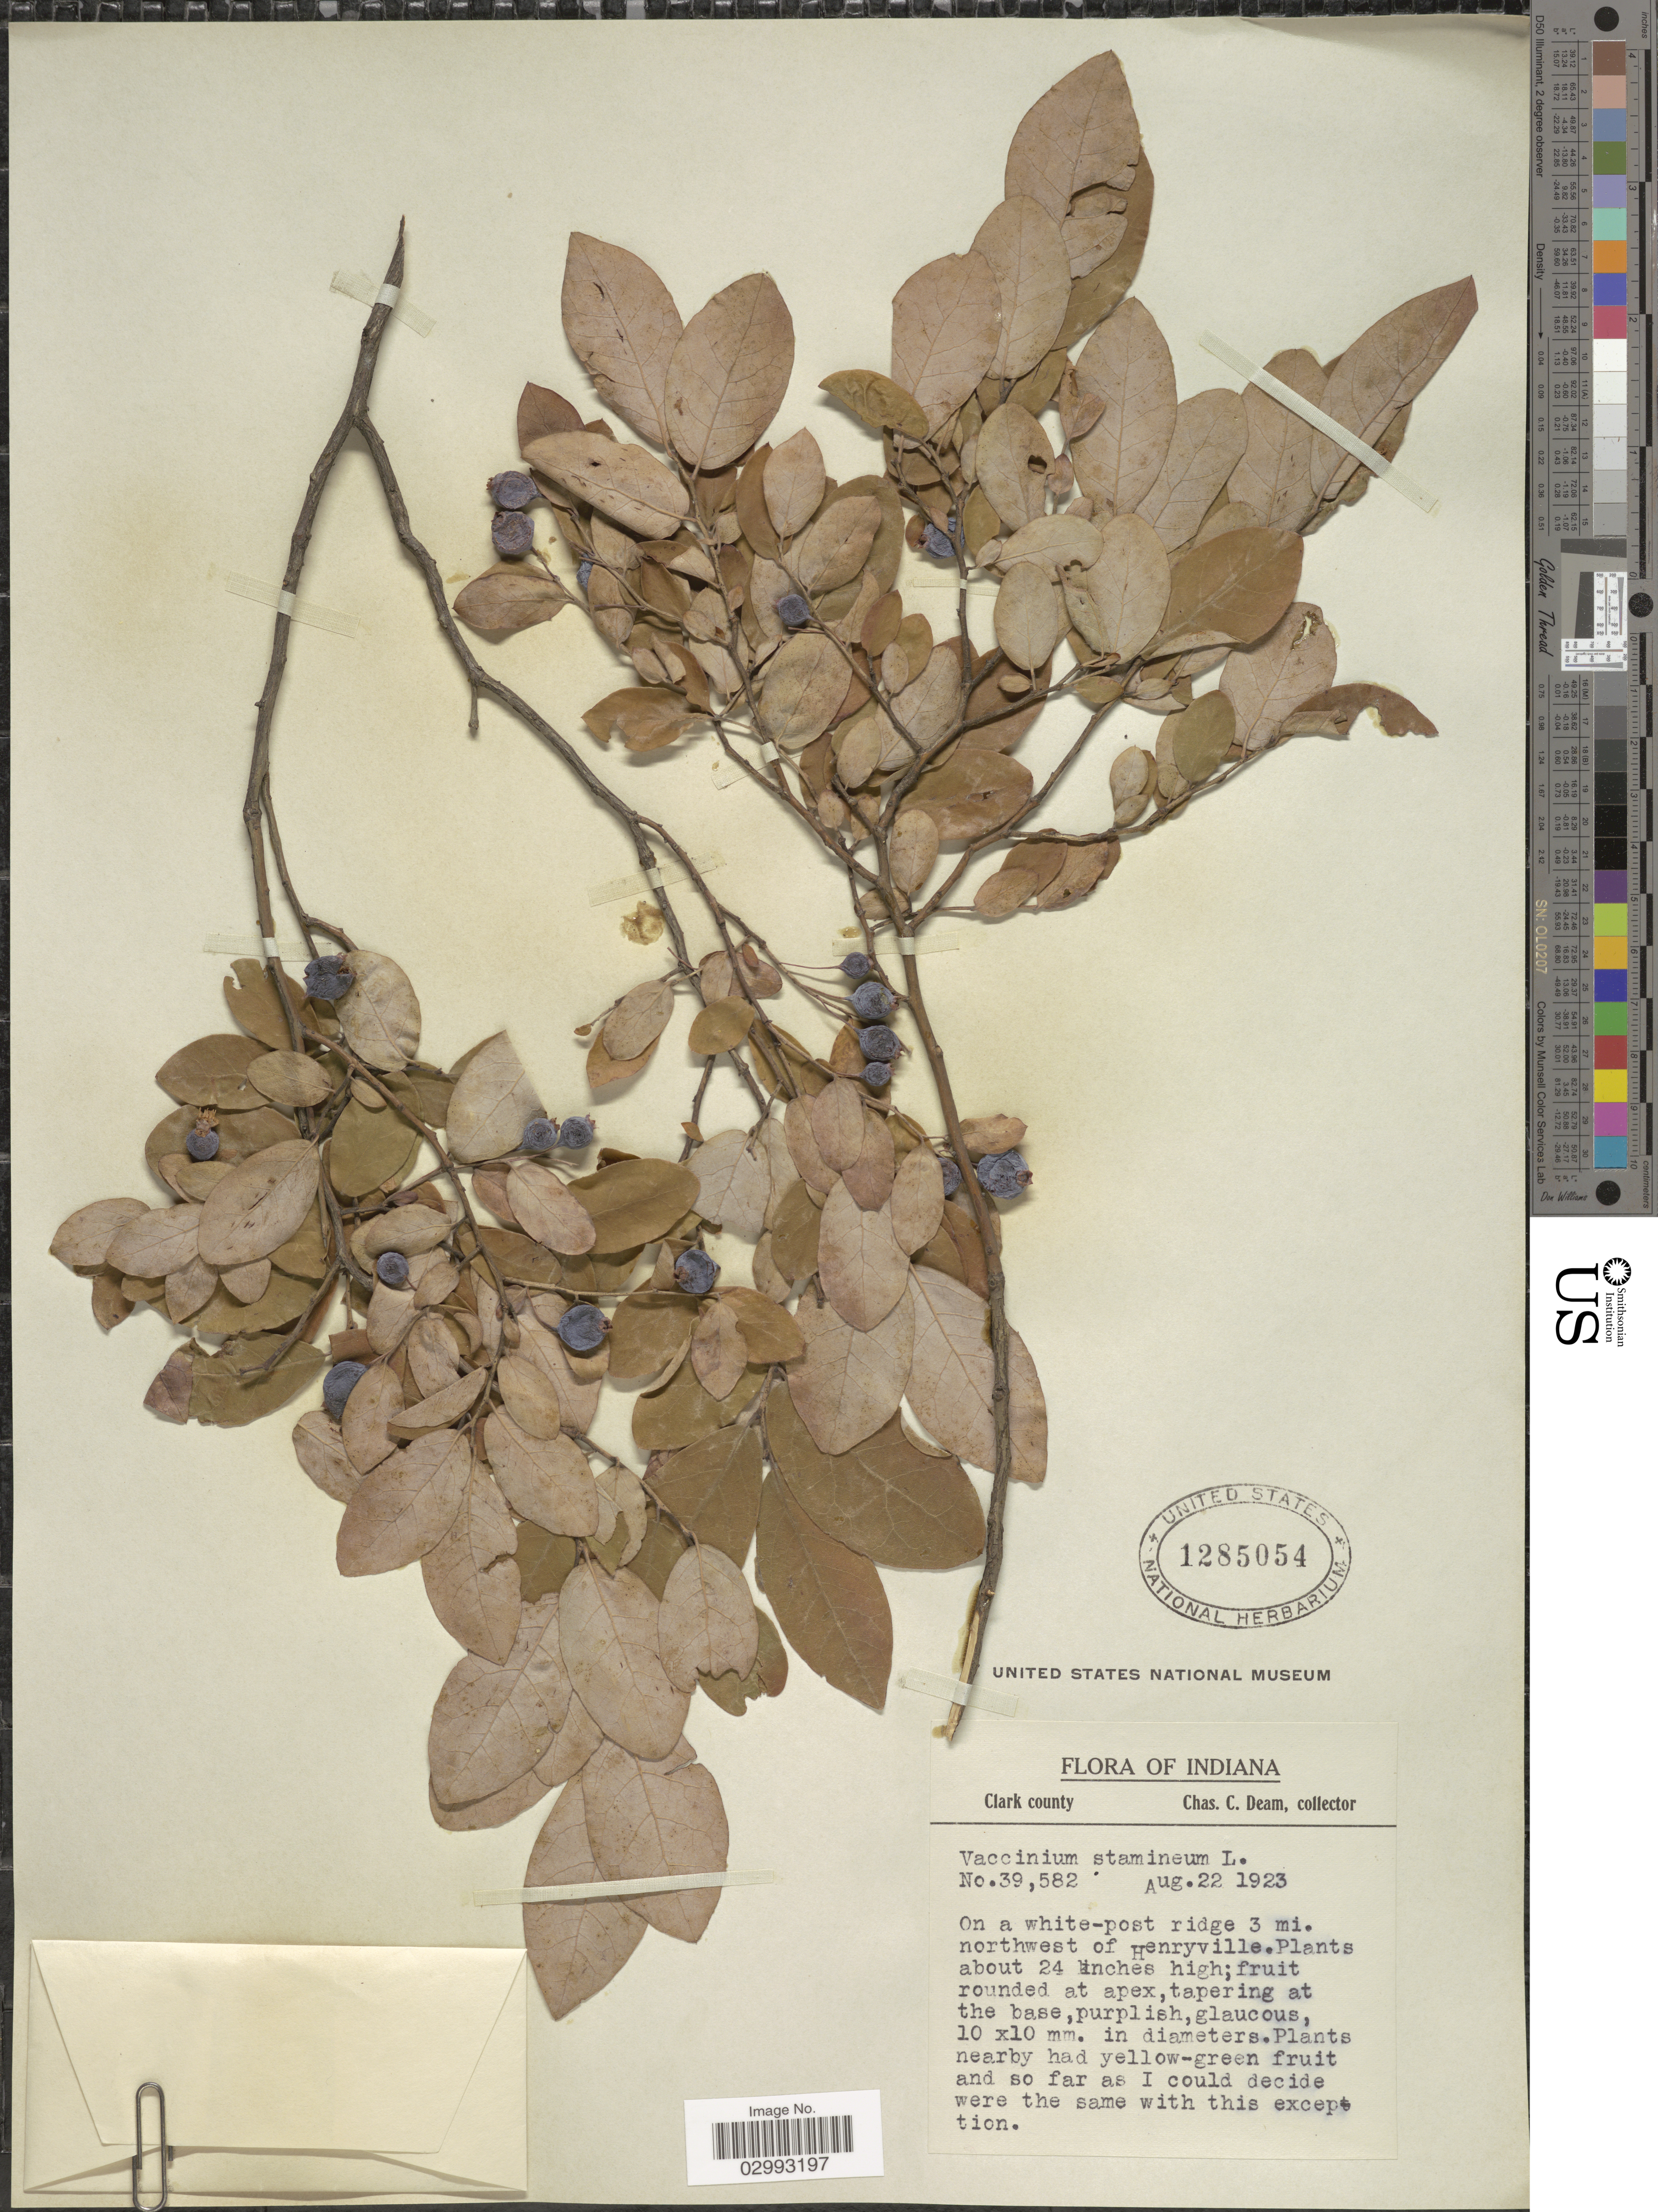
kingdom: Plantae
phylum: Tracheophyta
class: Magnoliopsida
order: Ericales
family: Ericaceae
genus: Polycodium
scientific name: Polycodium stamineum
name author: (L.) Greene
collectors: C. C. Deam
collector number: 39582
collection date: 1923-08-22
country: United States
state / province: Indiana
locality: Clark county. On a white-post ridge 3 mi. northwest of Henryville.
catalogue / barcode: US 1285054